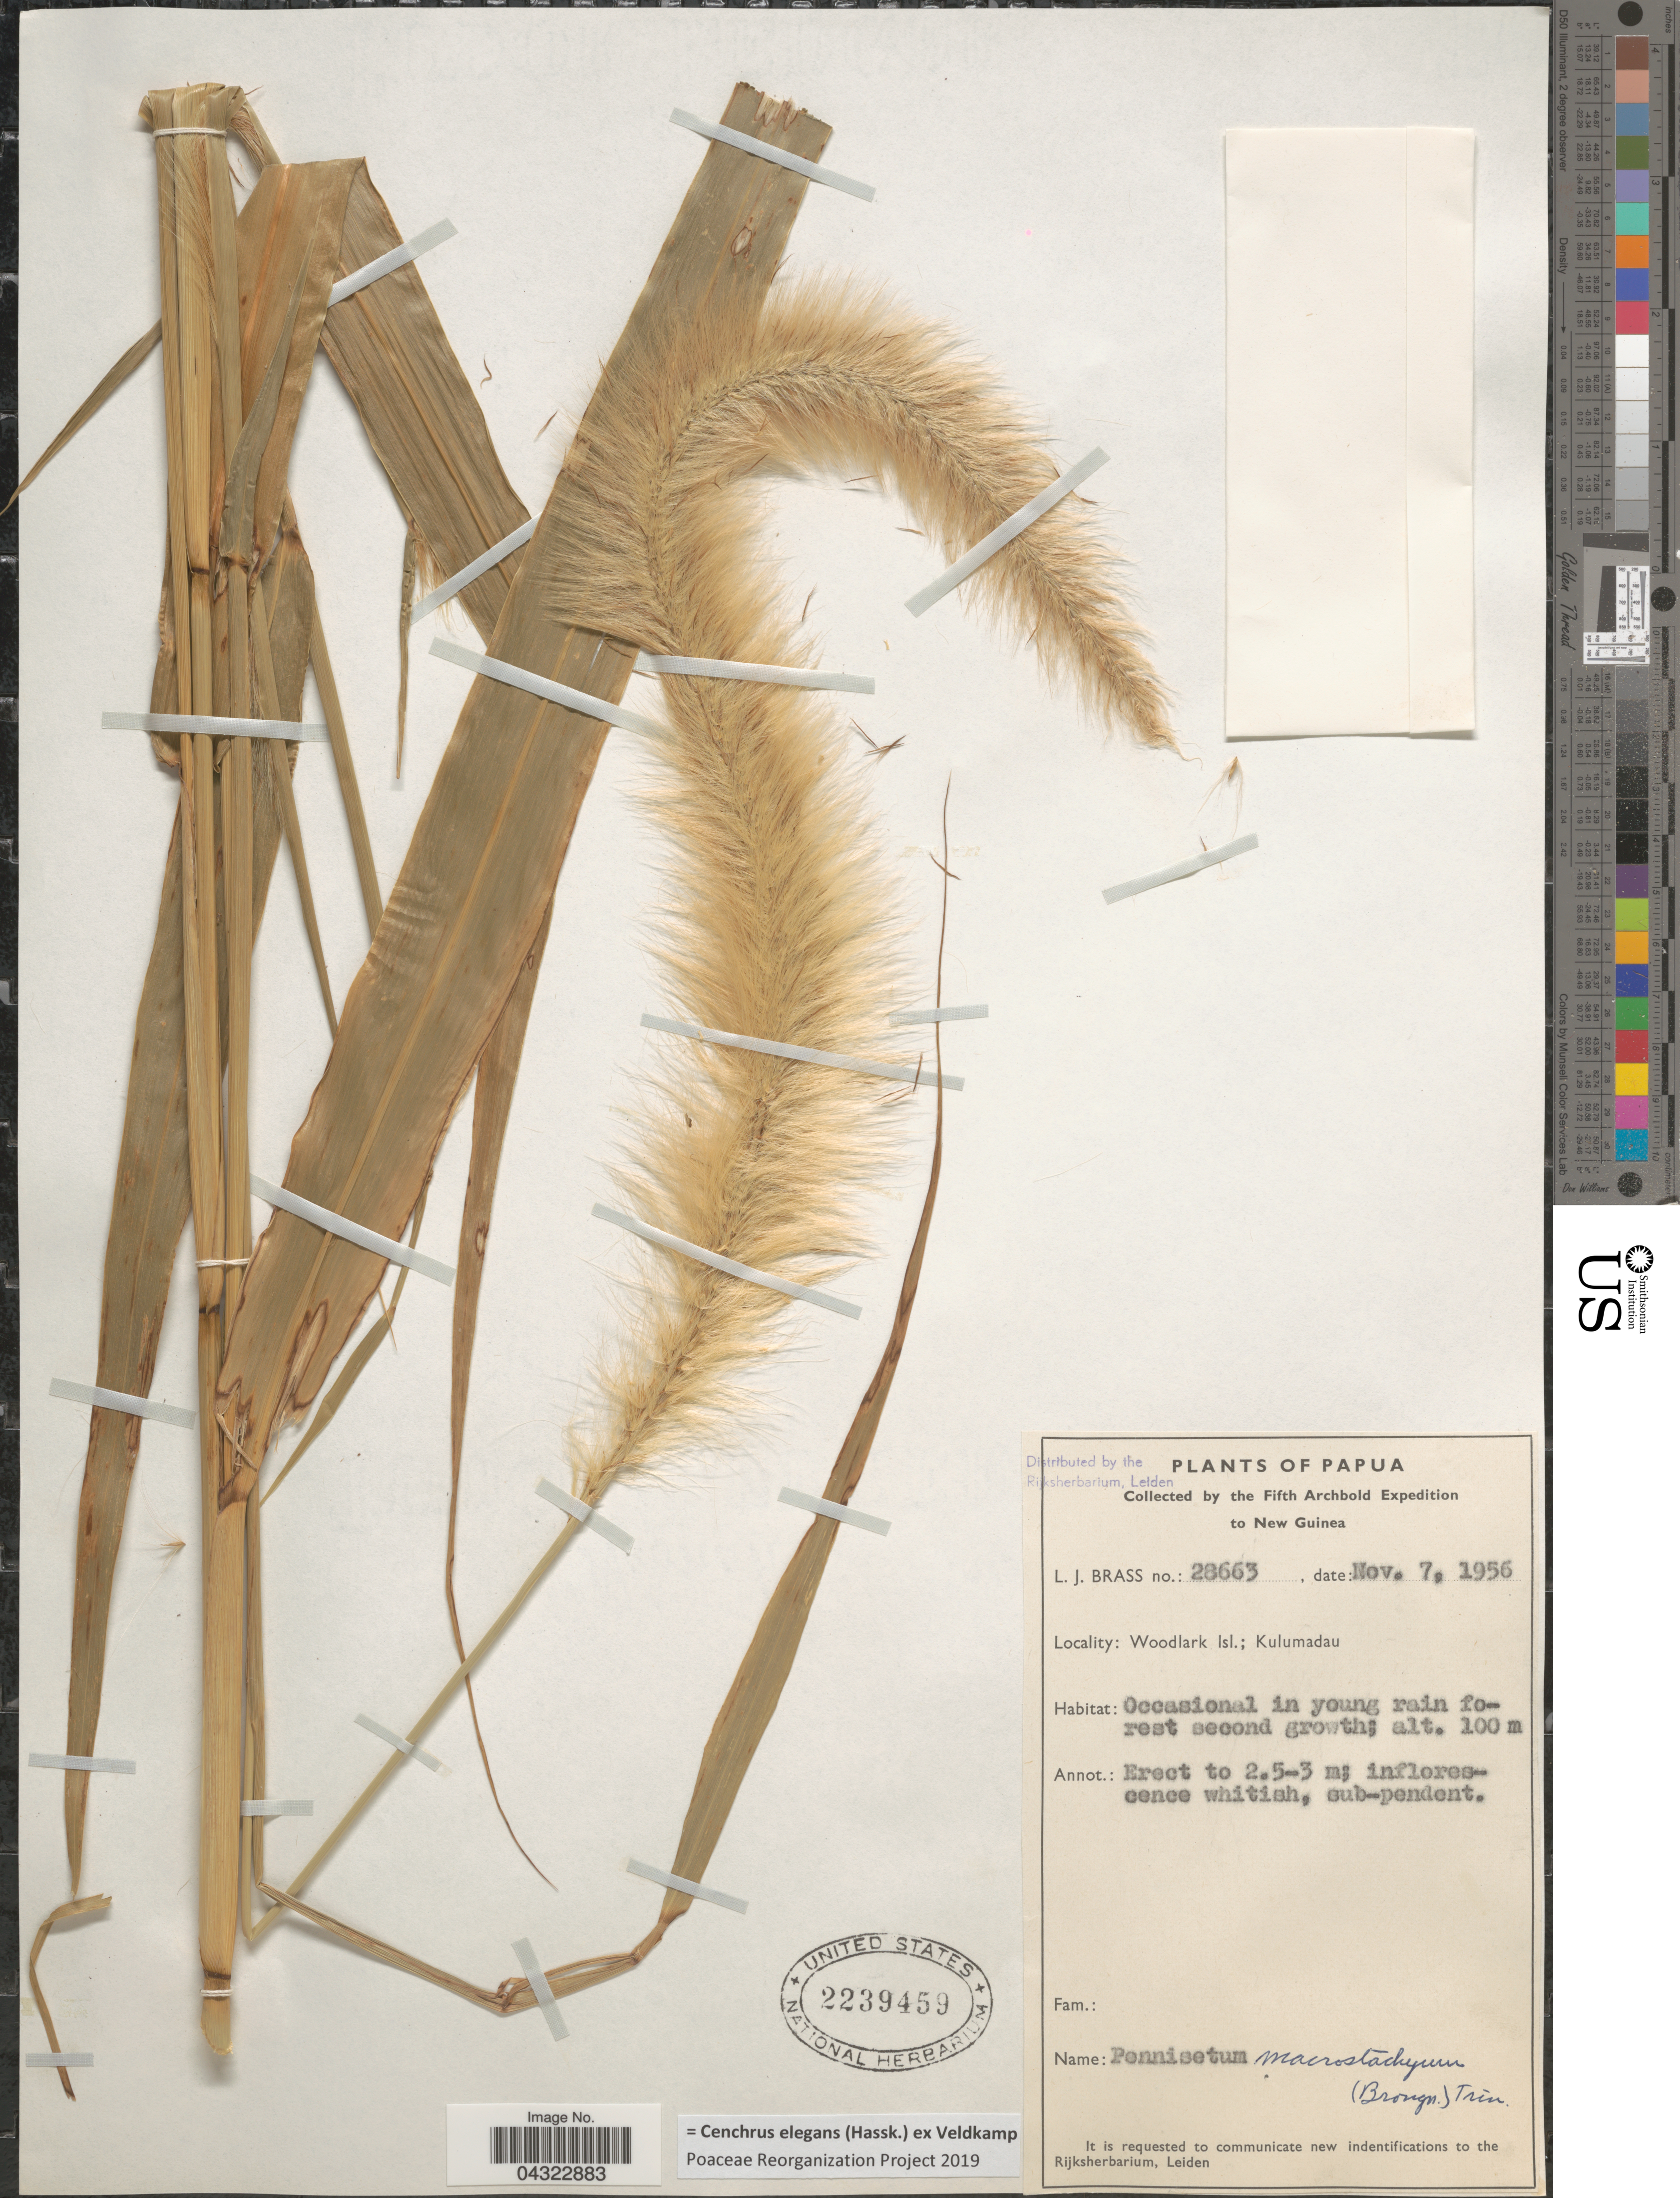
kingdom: Plantae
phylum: Tracheophyta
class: Liliopsida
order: Poales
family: Poaceae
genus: Cenchrus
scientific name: Cenchrus elegans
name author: (Hassk.) Veldkamp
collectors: L. J. Brass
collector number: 28663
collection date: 1956-11-07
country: Papua New Guinea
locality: Papua. The fifth Archbold Expedition to New Guinea. Woodlark Isl.; Kulumadau.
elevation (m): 100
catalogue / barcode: US 2239459